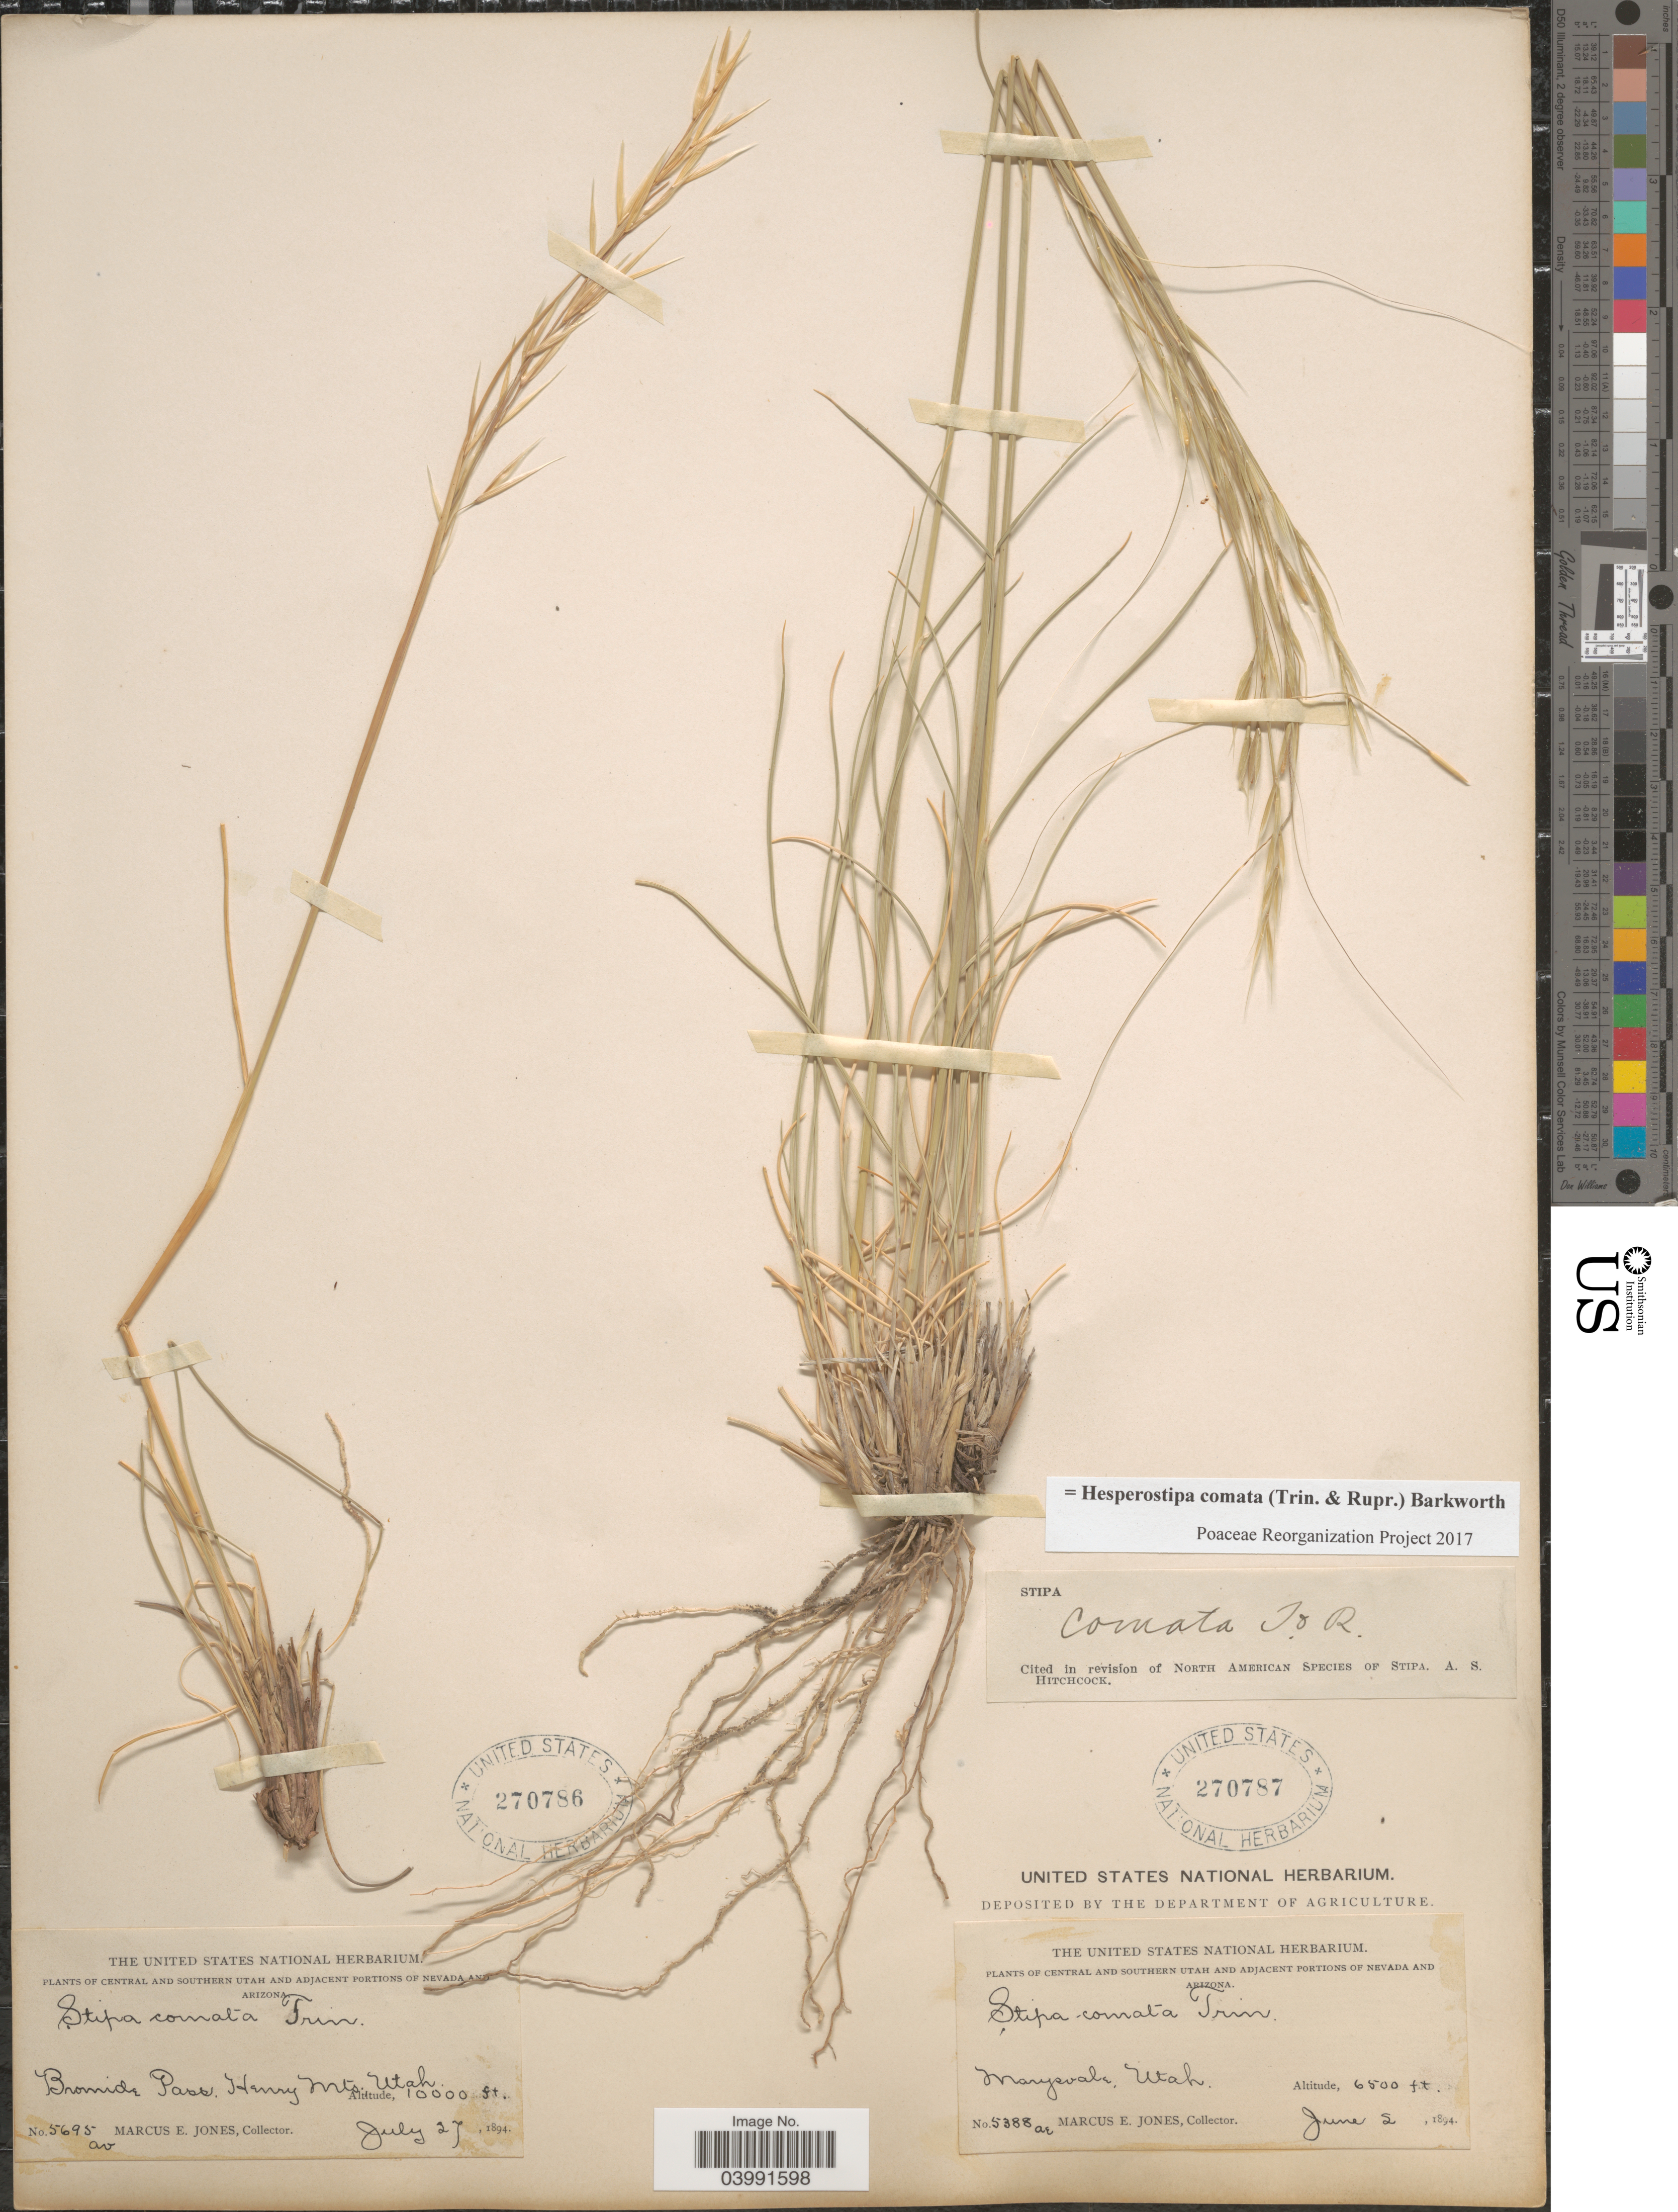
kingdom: Plantae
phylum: Tracheophyta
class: Liliopsida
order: Poales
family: Poaceae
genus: Hesperostipa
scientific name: Hesperostipa comata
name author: (Trin. & Rupr.) Barkworth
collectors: M. E. Jones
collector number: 5388 ae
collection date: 1894-06-02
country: United States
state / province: Utah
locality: Central and Southern Utah. Marysvale.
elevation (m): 1981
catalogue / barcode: US 270787-2